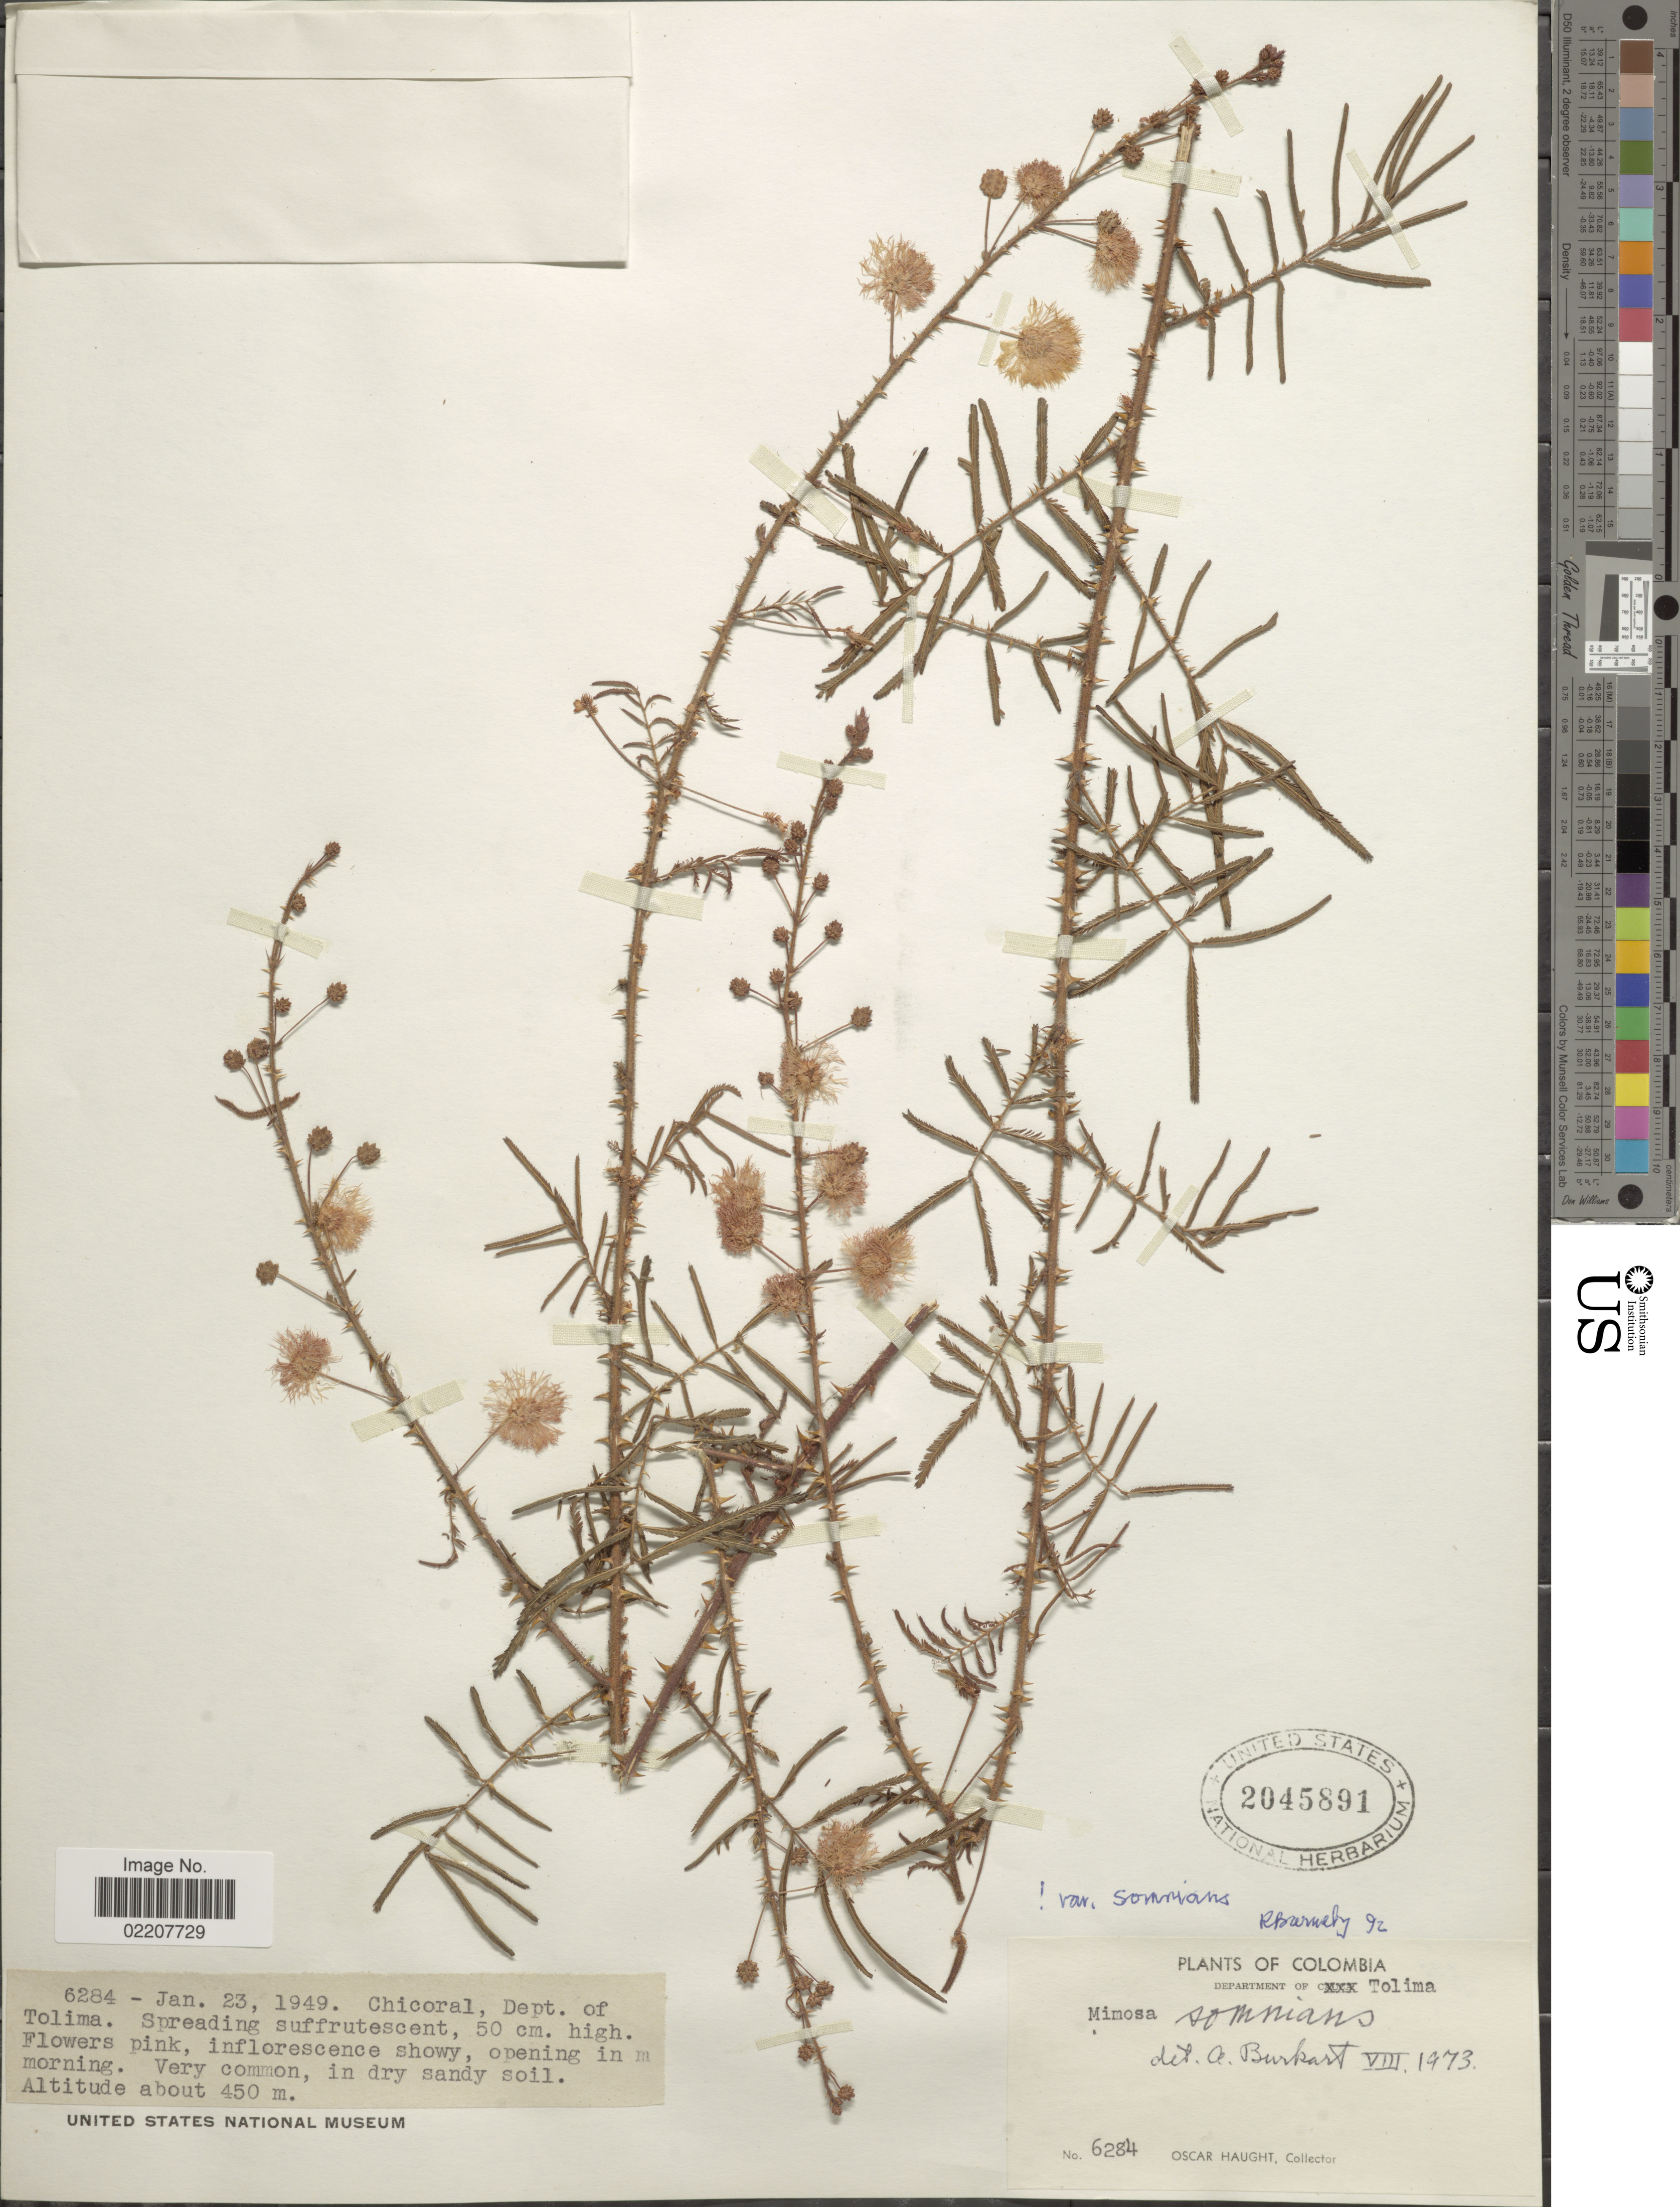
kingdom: Plantae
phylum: Tracheophyta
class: Magnoliopsida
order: Fabales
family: Fabaceae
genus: Mimosa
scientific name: Mimosa somnians var. somnians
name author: Humb. & Bonpl. ex Willd.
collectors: O. L. Haught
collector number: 6284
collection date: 1949-01-23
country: Colombia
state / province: Tolima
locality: Departmento of Tolima, Chicoral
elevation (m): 450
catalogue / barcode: US 2045891